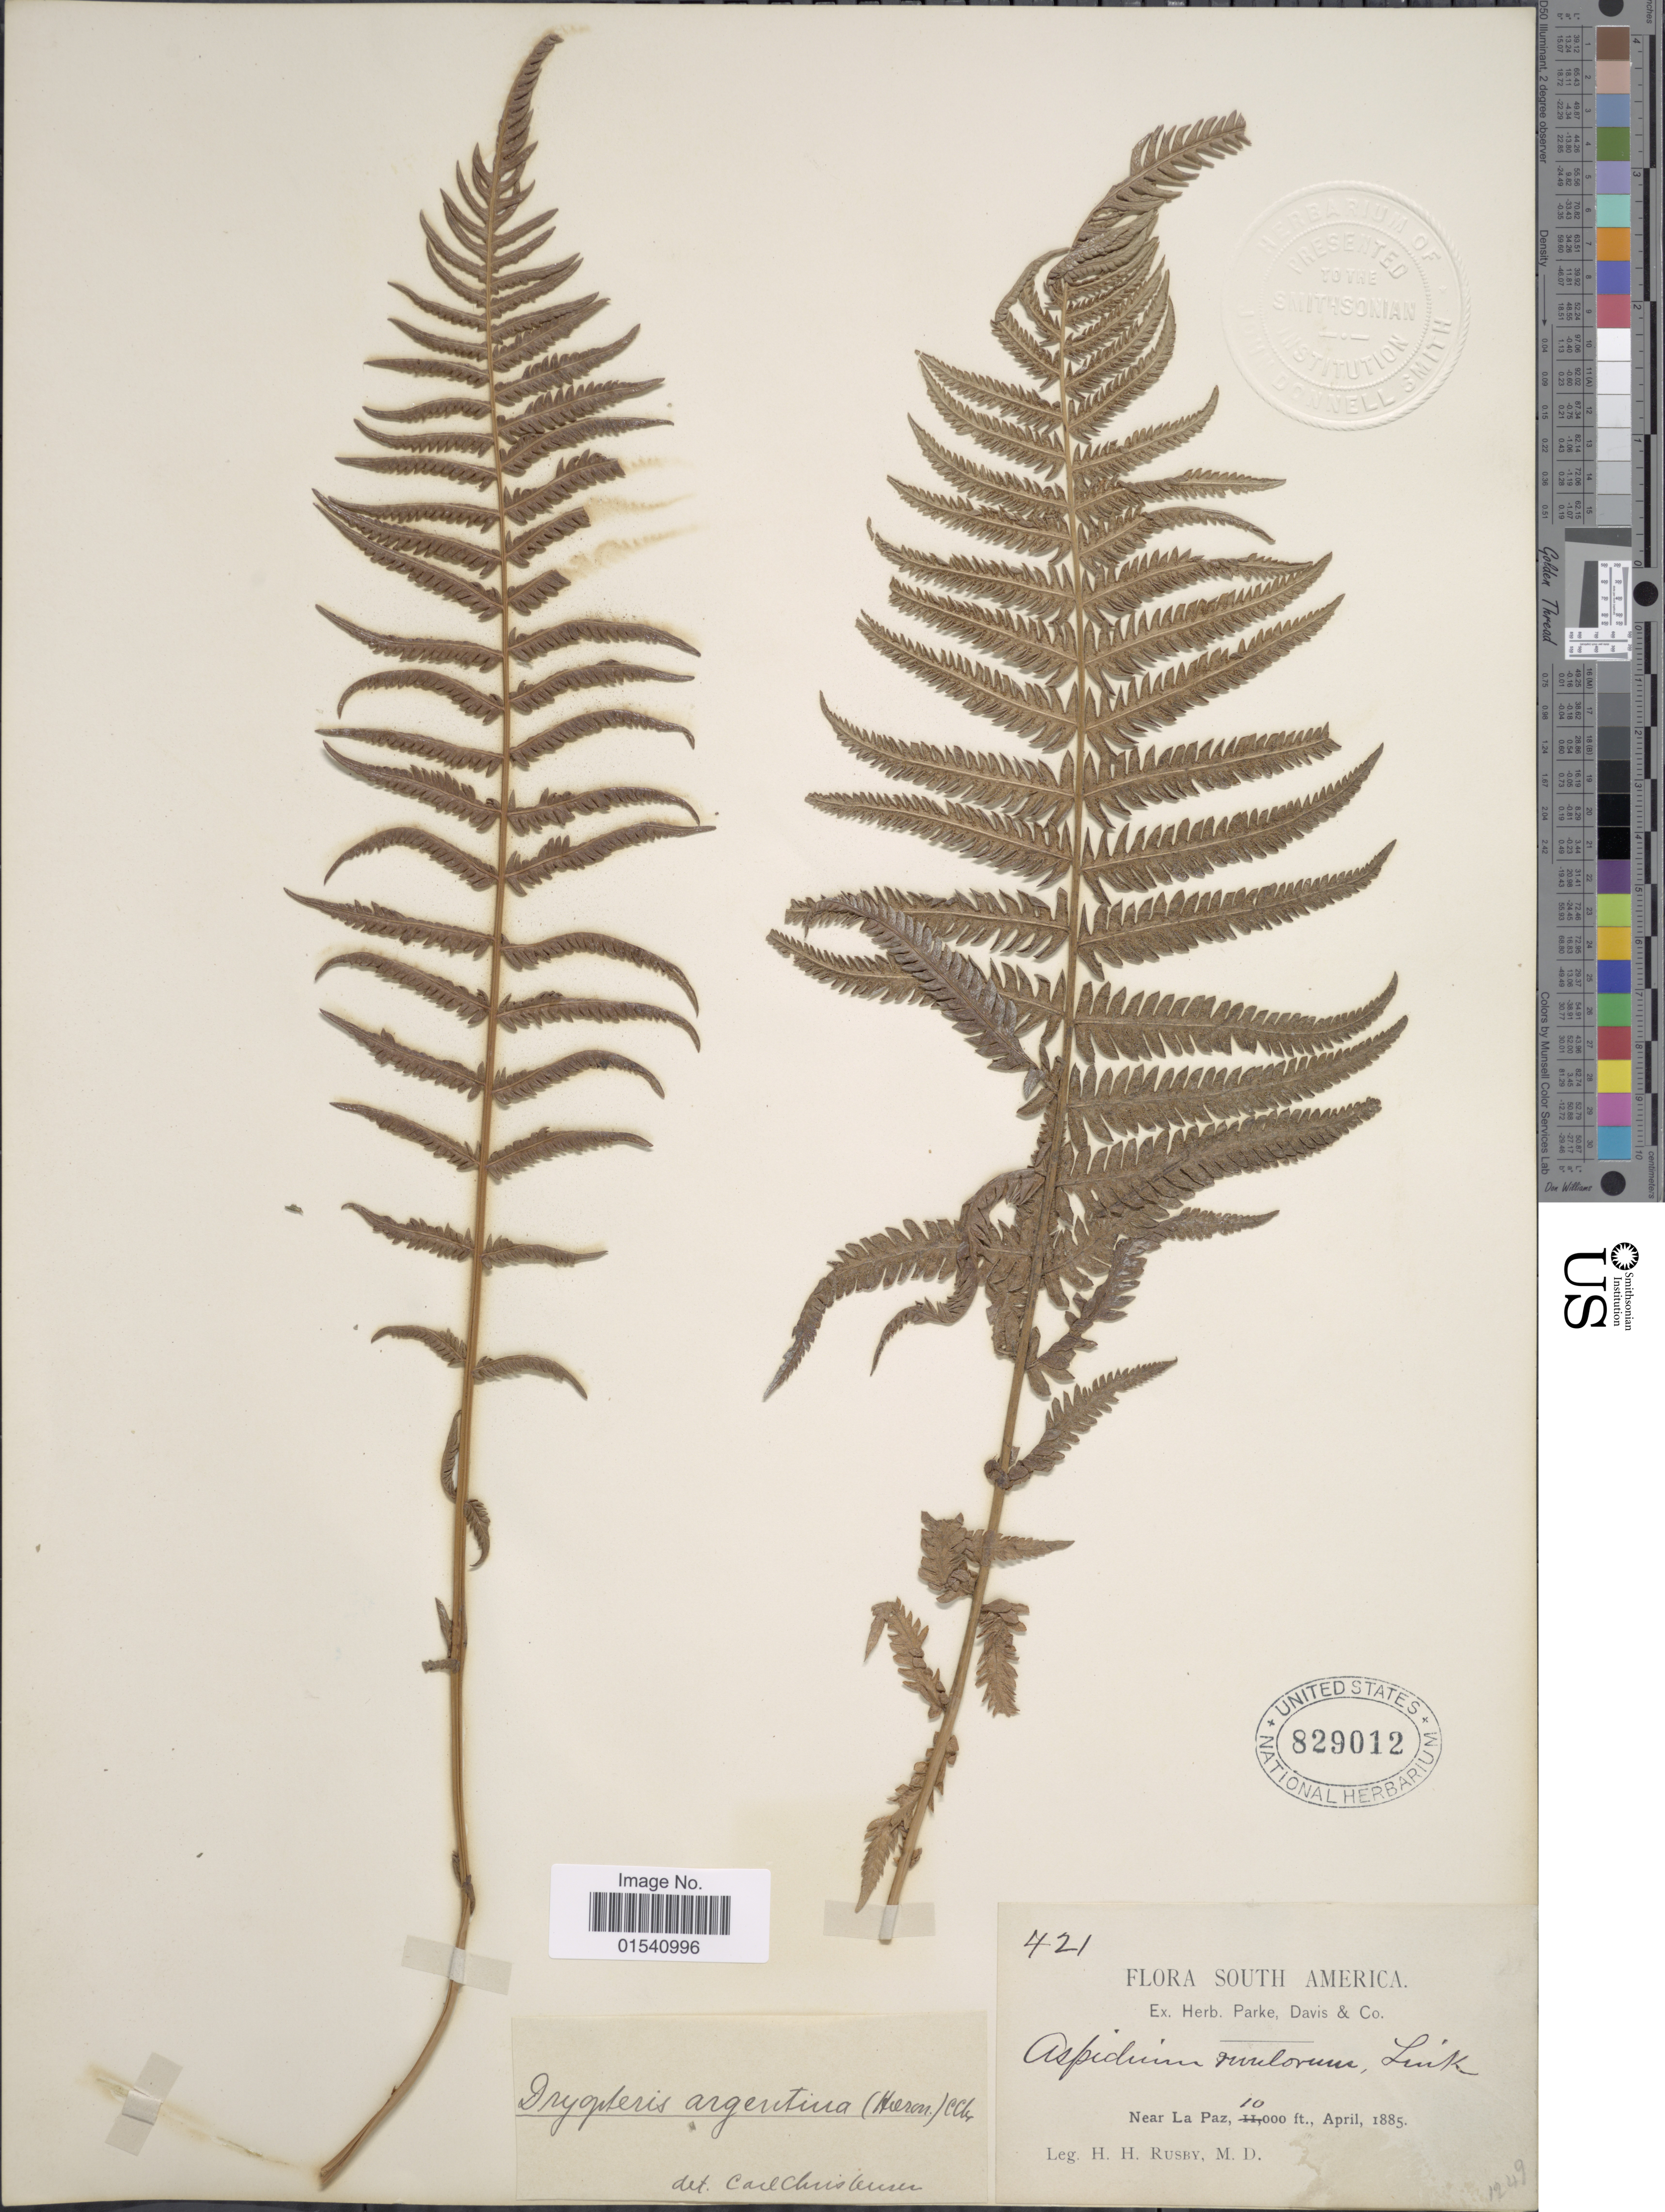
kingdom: Plantae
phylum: Tracheophyta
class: Polypodiopsida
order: Polypodiales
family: Thelypteridaceae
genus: Amauropelta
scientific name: Amauropelta rufa (Poir.) comb. nov., ined 2015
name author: (Poir.)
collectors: H. H. Rusby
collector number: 421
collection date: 1885-04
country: Bolivia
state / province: La Paz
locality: Near La Paz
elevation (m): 3048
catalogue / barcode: US 829012